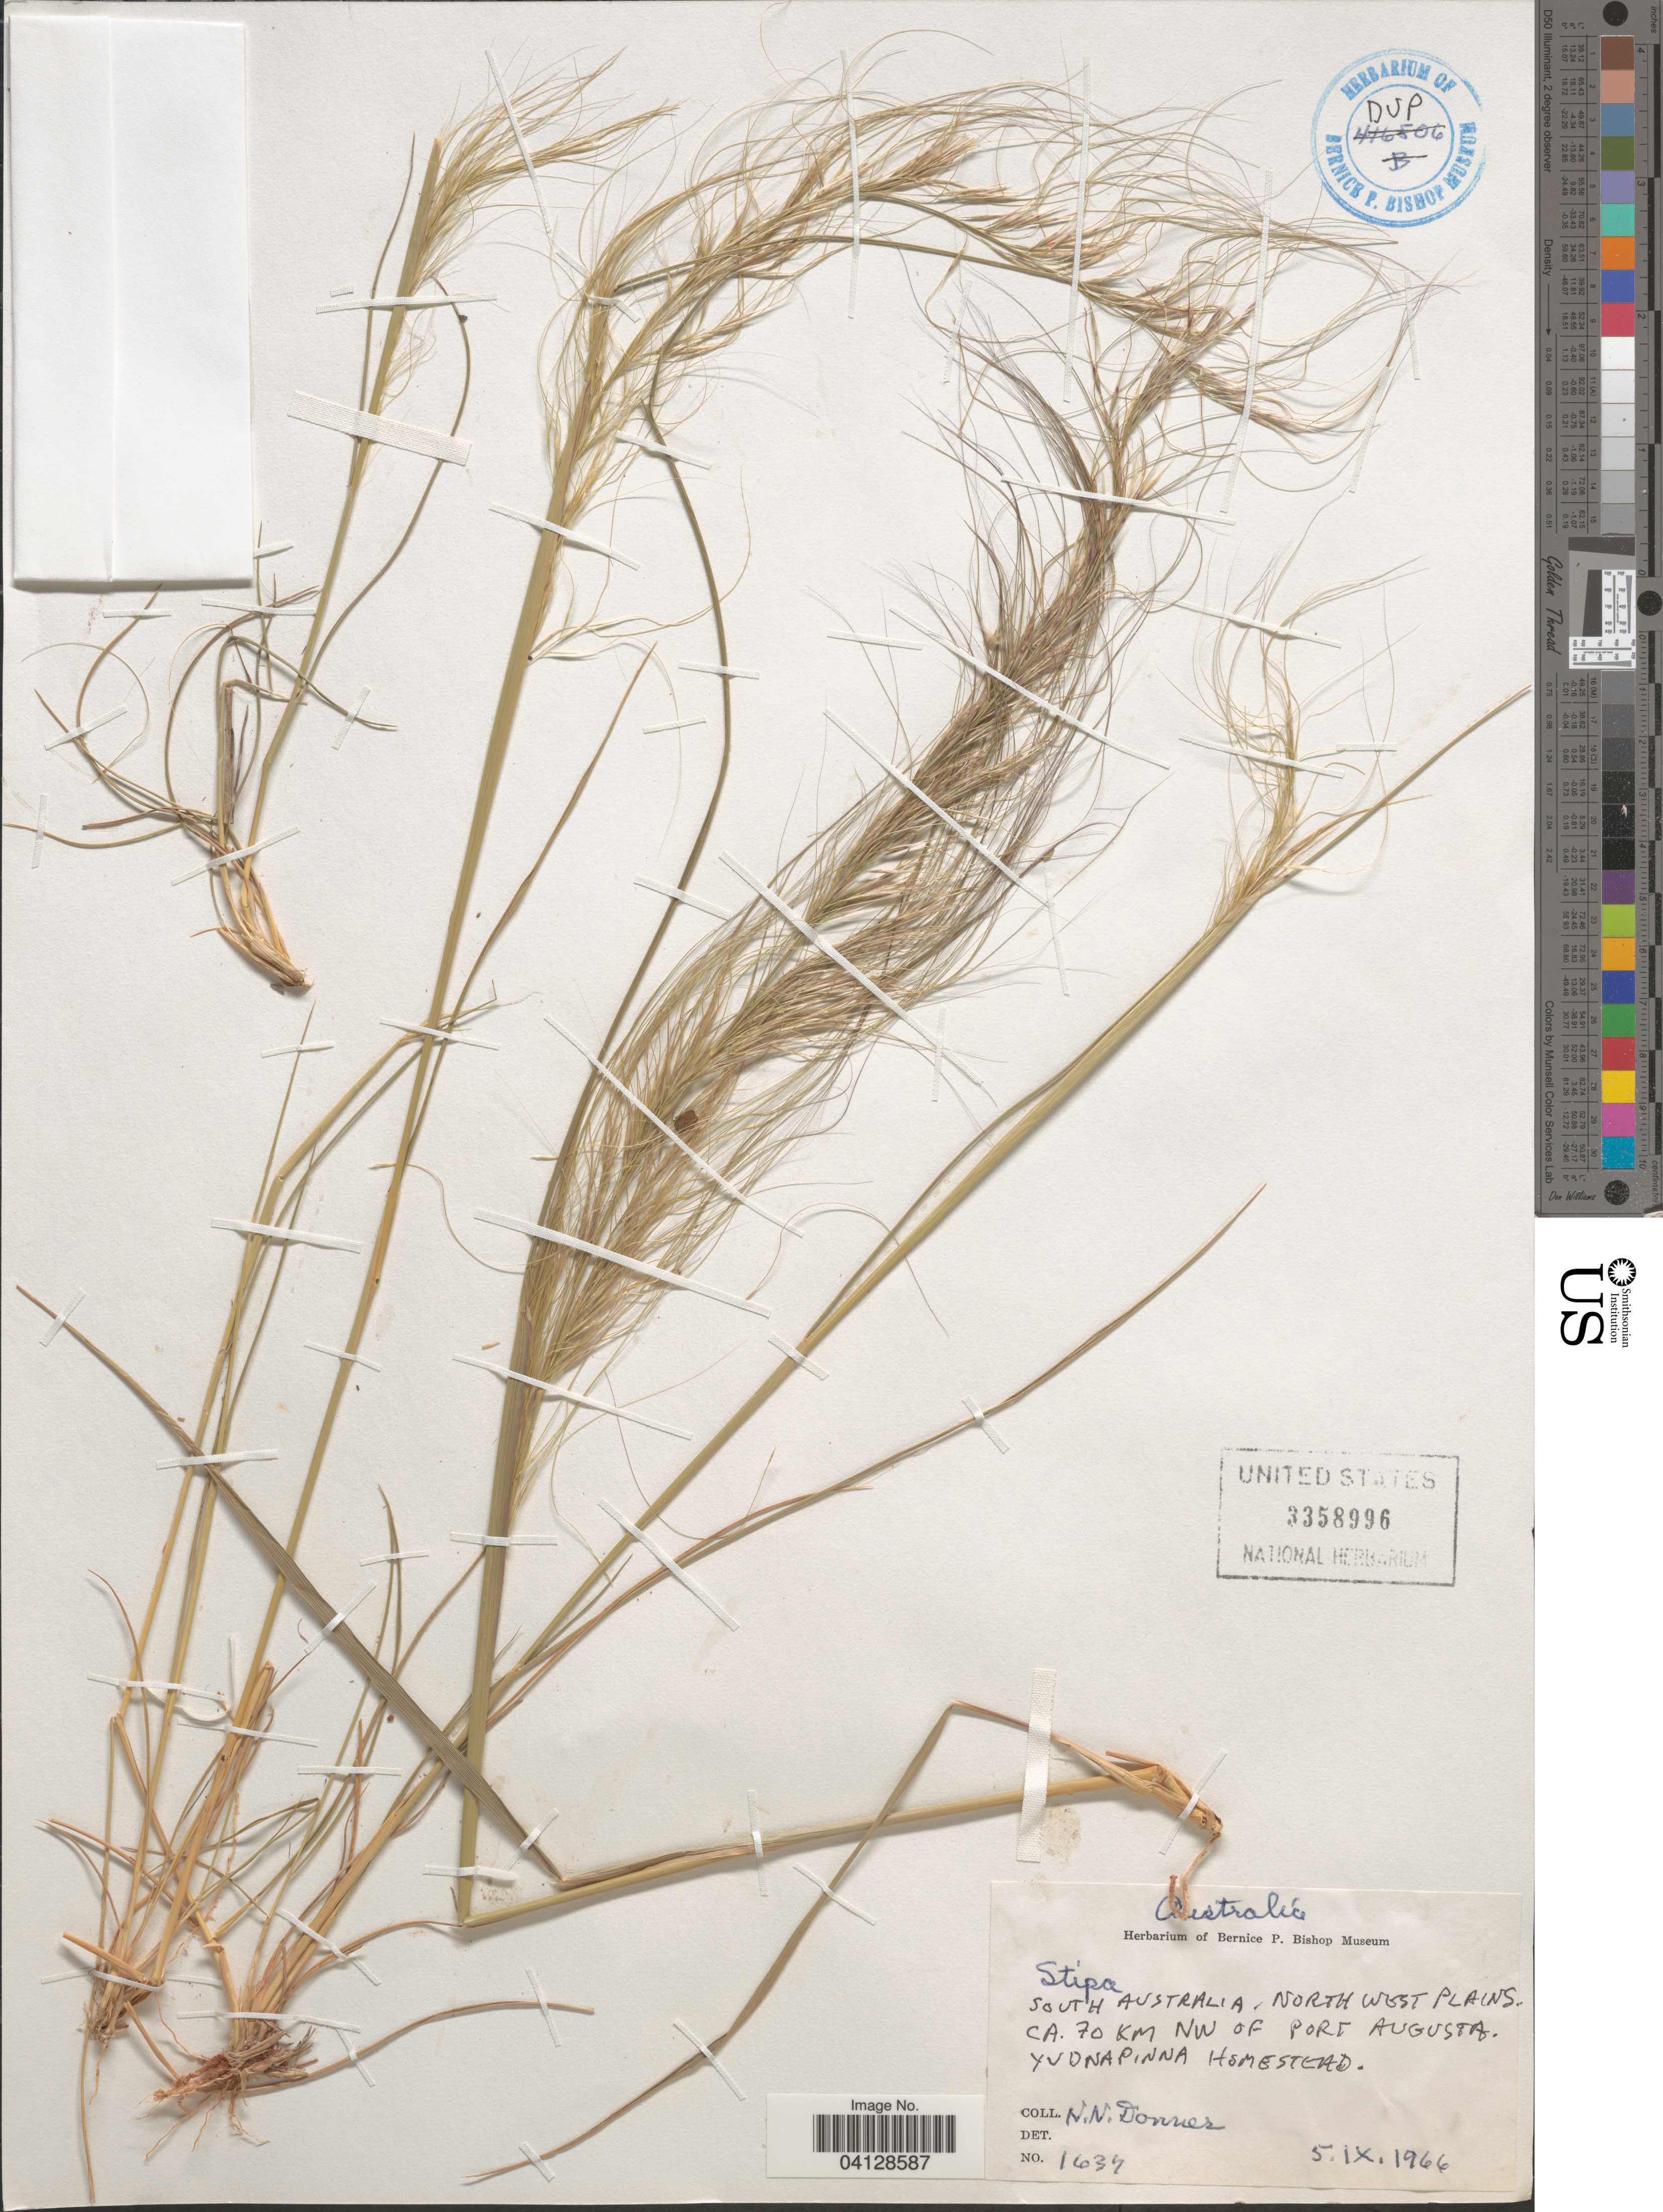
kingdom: Plantae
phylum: Tracheophyta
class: Liliopsida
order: Poales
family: Poaceae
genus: Stipa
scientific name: Stipa sp.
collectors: N. Donner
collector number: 1634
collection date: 1966-09-05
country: Australia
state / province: South Australia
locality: North West Plains, ca. 70 km NW of Port Augusta. Yudnapinna Homestead.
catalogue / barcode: US 3358996